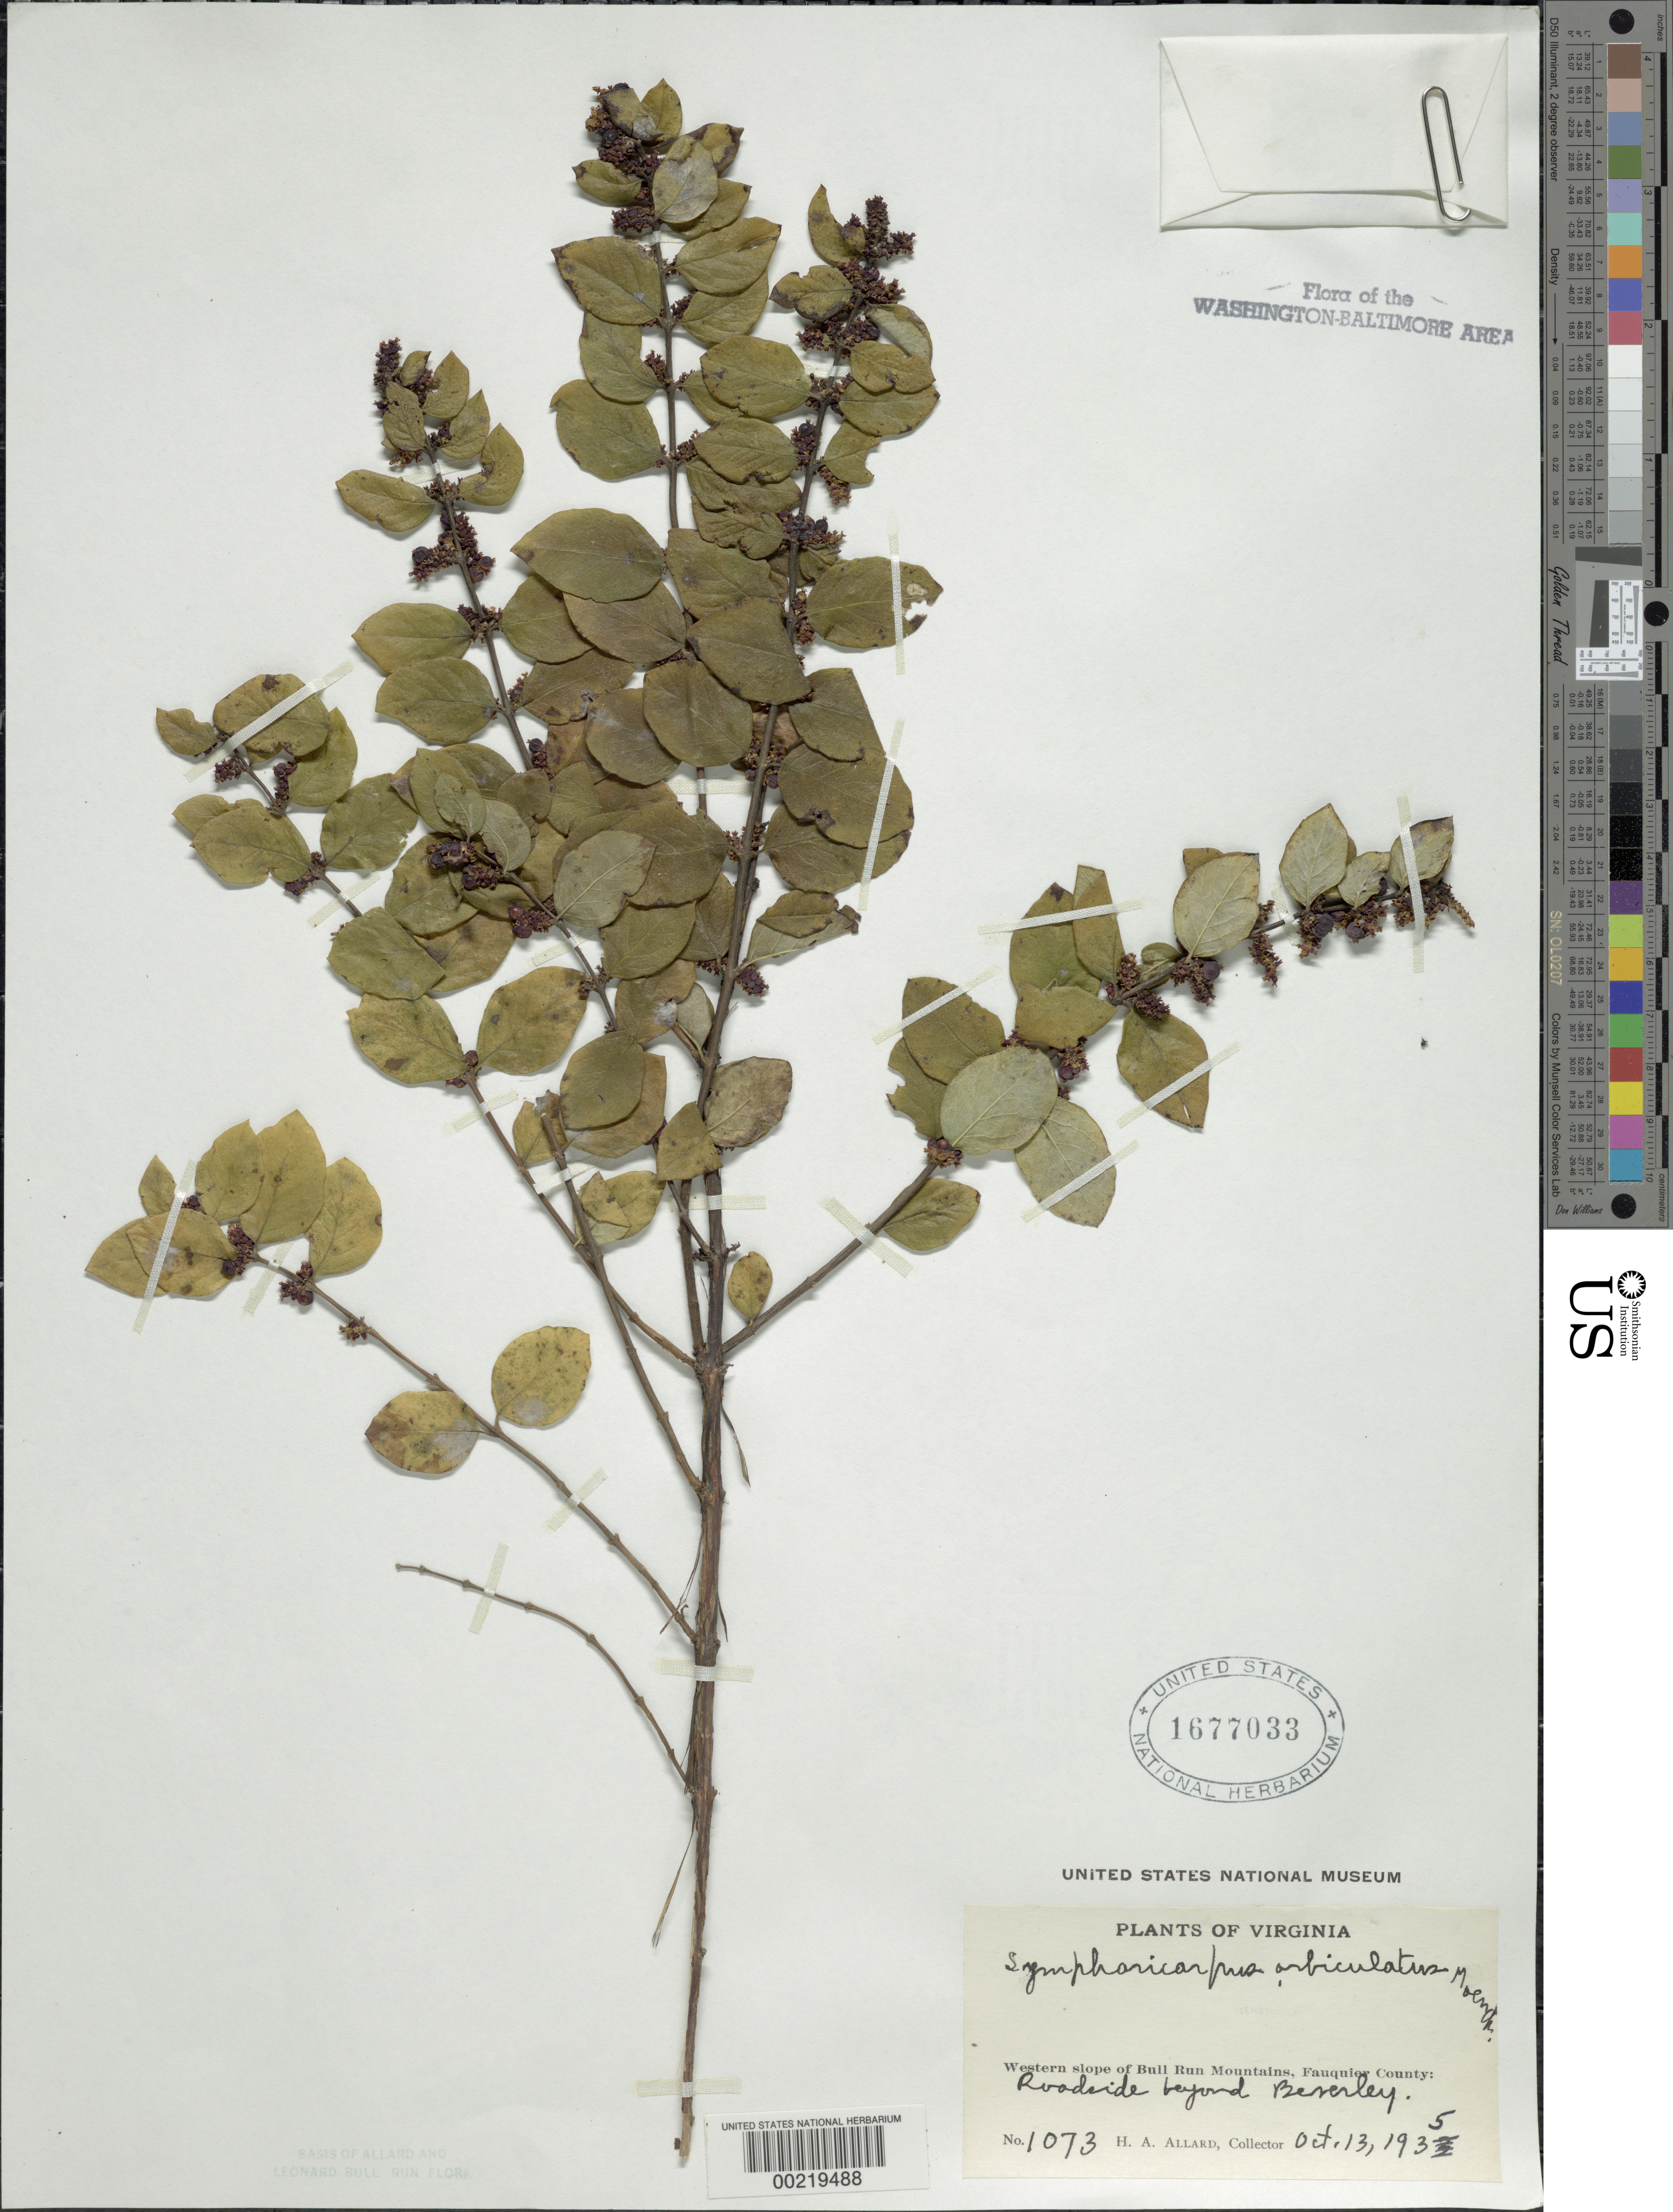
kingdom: Plantae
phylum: Tracheophyta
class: Magnoliopsida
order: Dipsacales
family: Caprifoliaceae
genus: Symphoricarpos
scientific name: Symphoricarpos orbiculatus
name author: Moench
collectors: H. A. Allard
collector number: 1073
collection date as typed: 13 Oct 1935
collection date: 1935-10-13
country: United States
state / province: Virginia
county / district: Fauquier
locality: Beyond Beverley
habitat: Roadside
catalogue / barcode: US 1677033